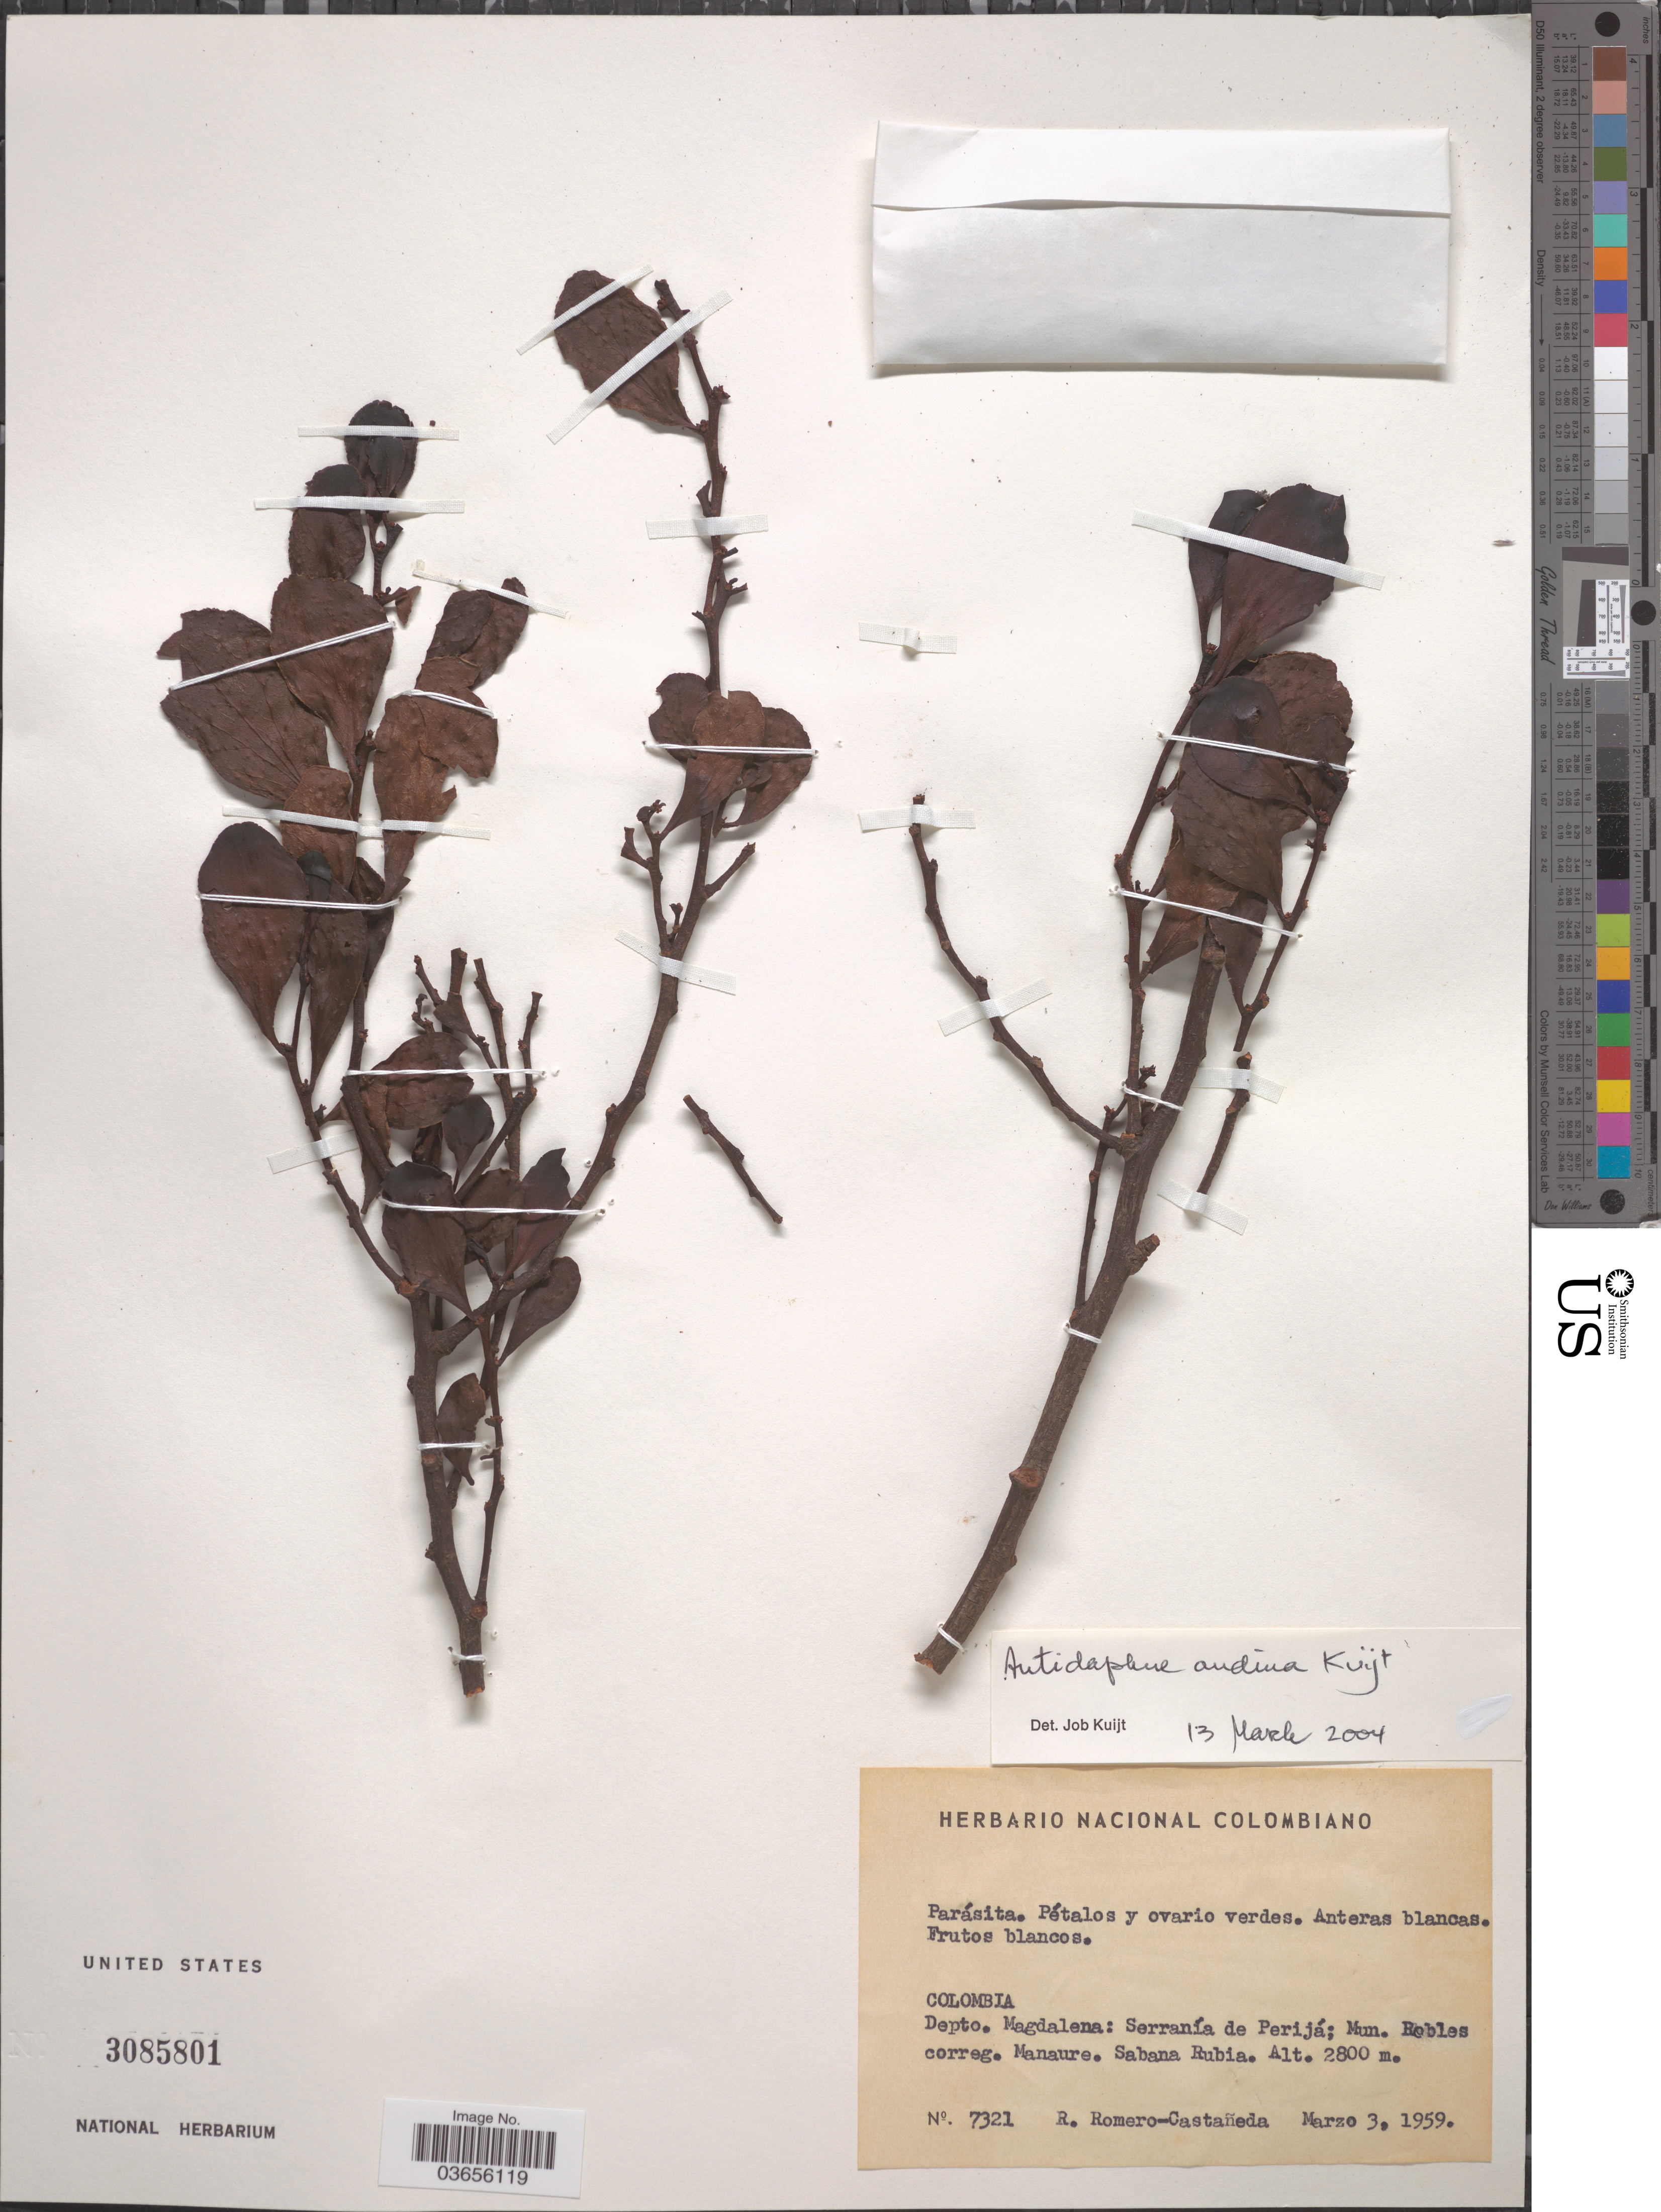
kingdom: Plantae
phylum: Tracheophyta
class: Magnoliopsida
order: Santalales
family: Santalaceae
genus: Antidaphne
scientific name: Antidaphne andina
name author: Kuijt in Harling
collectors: R. Romero Castañeda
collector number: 7321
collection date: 1959-03-03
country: Colombia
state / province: Magdalena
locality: Depto. Magdalena: Serranía de Perijá; Mun. Robles correg. Manaure. Sabana Rubia.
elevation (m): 2800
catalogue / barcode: US 3085801